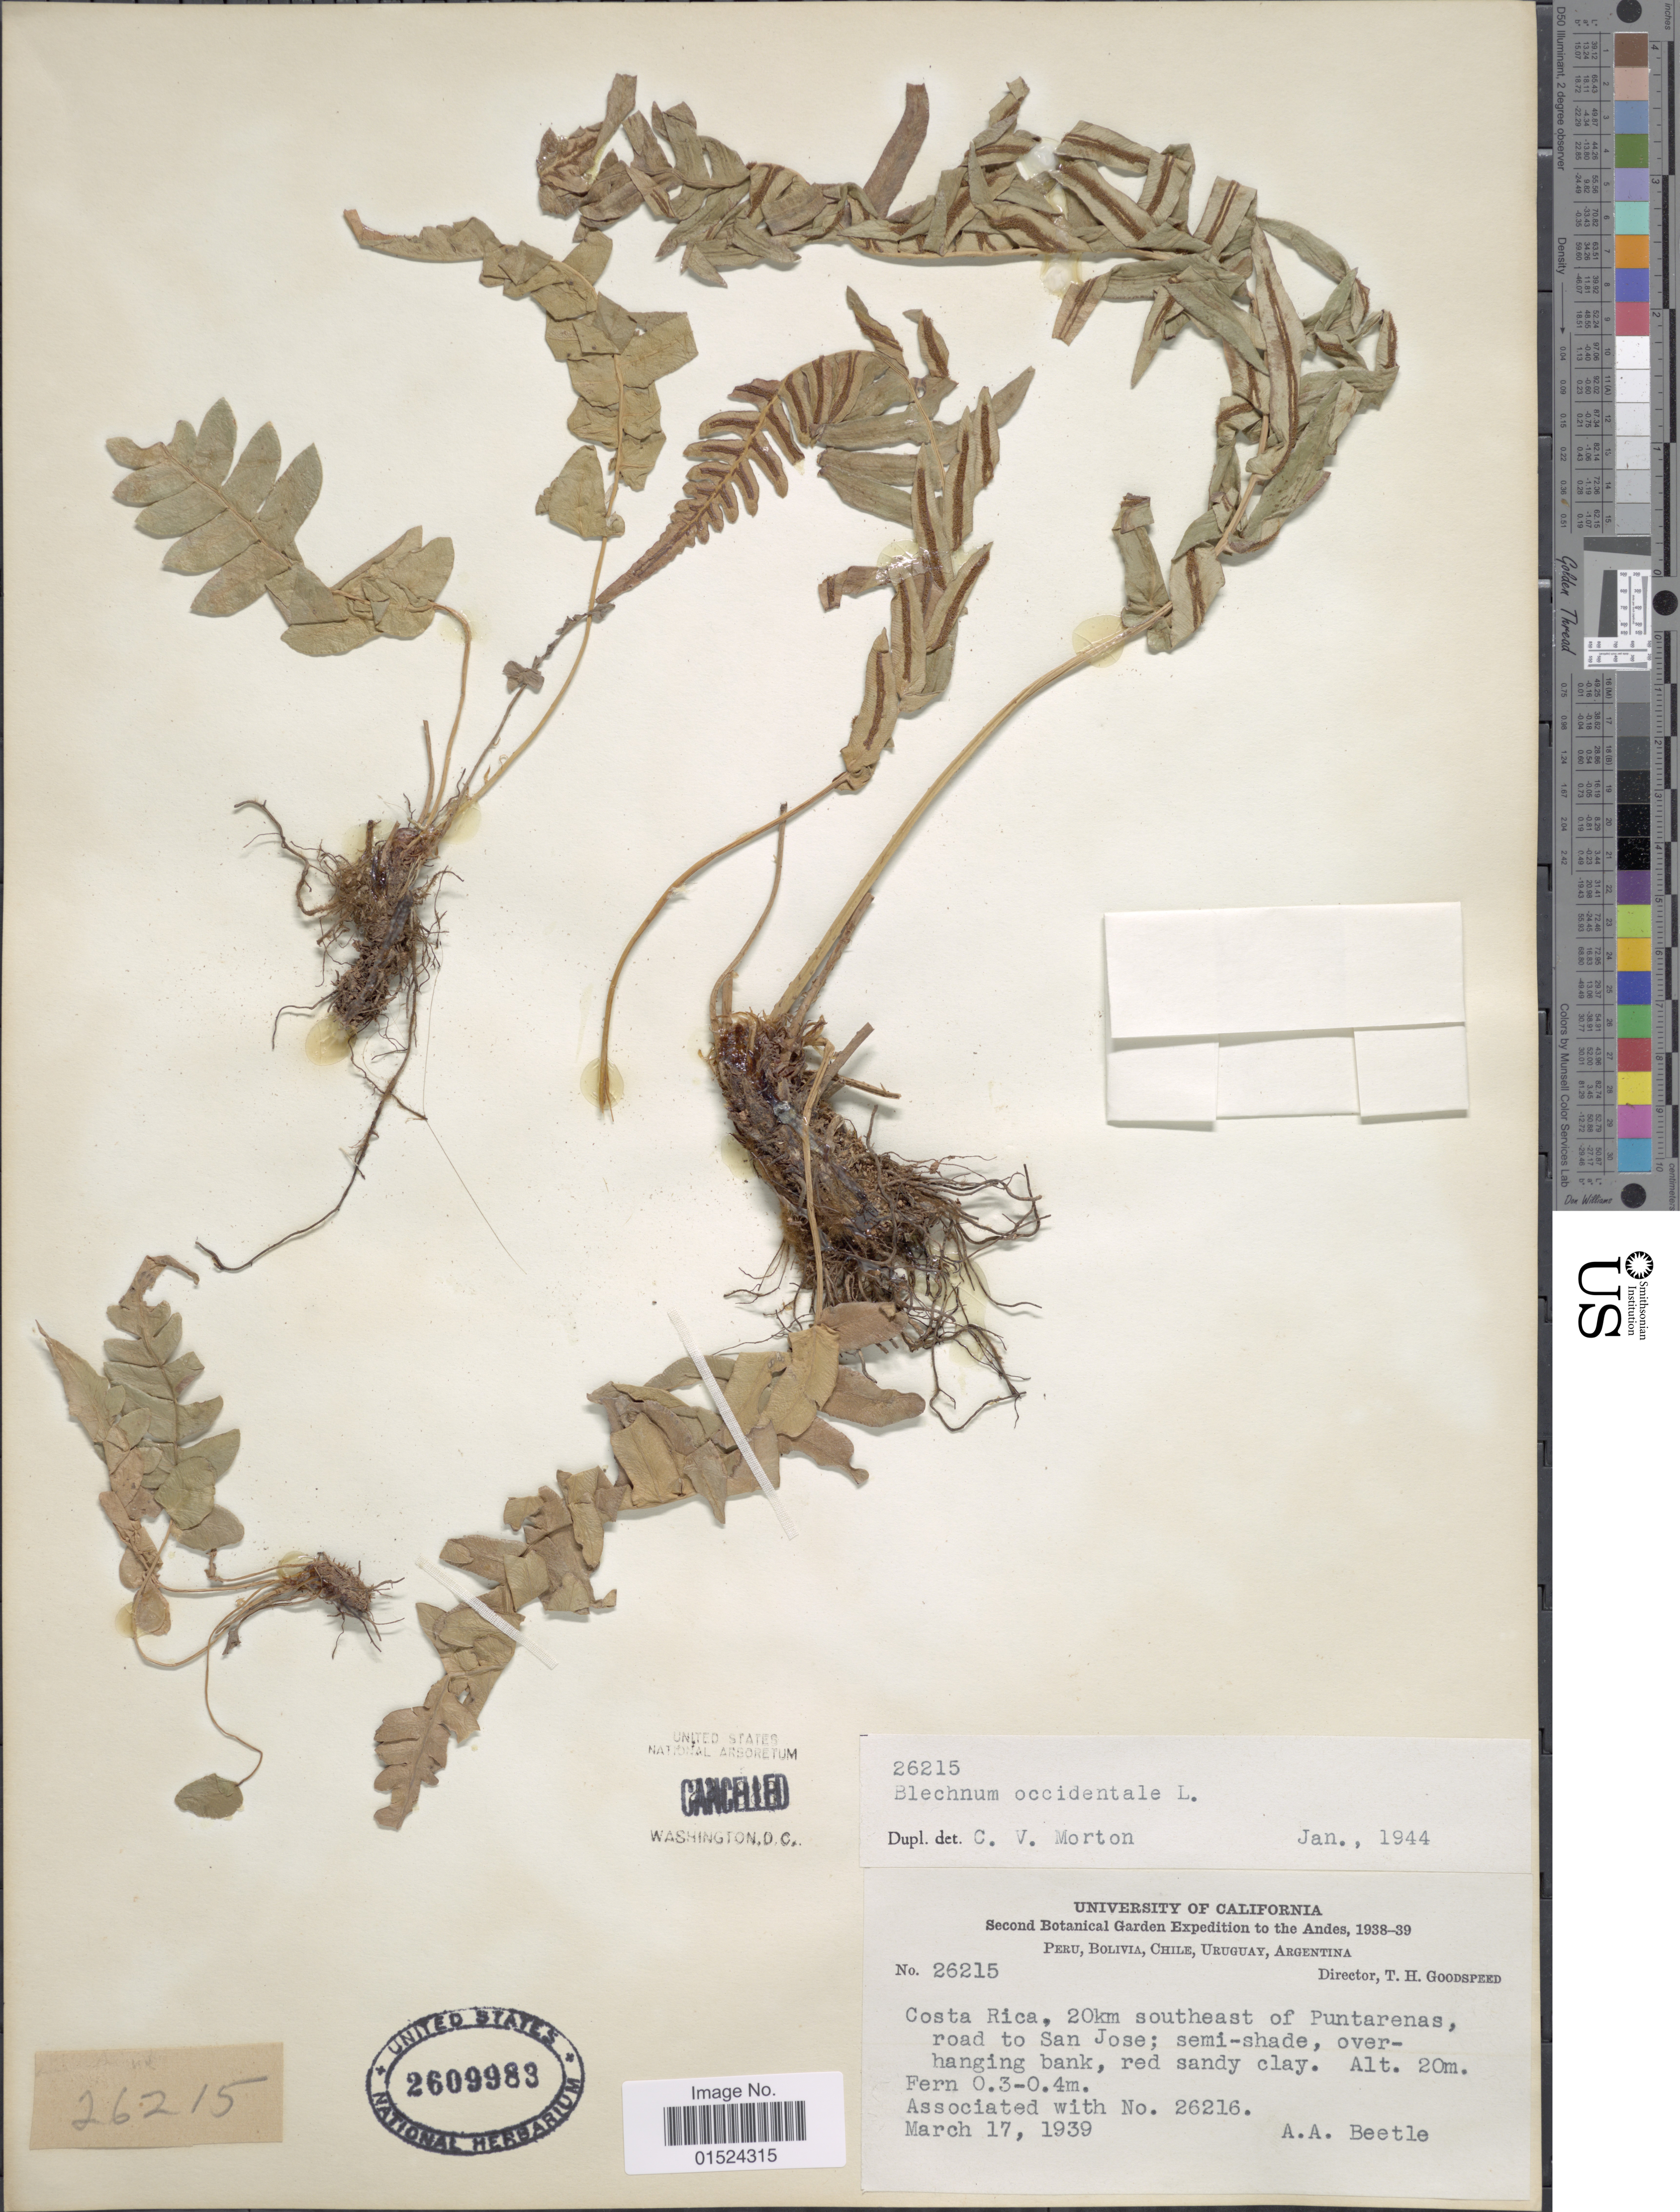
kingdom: Plantae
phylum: Tracheophyta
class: Polypodiopsida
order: Polypodiales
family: Blechnaceae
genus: Blechnum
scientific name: Blechnum occidentale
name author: L.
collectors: A. A. Beetle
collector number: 26215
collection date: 1939-03-17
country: Costa Rica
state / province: Puntarenas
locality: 20km southeast of Puntarenas, road to San Jose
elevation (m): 20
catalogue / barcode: US 2609983